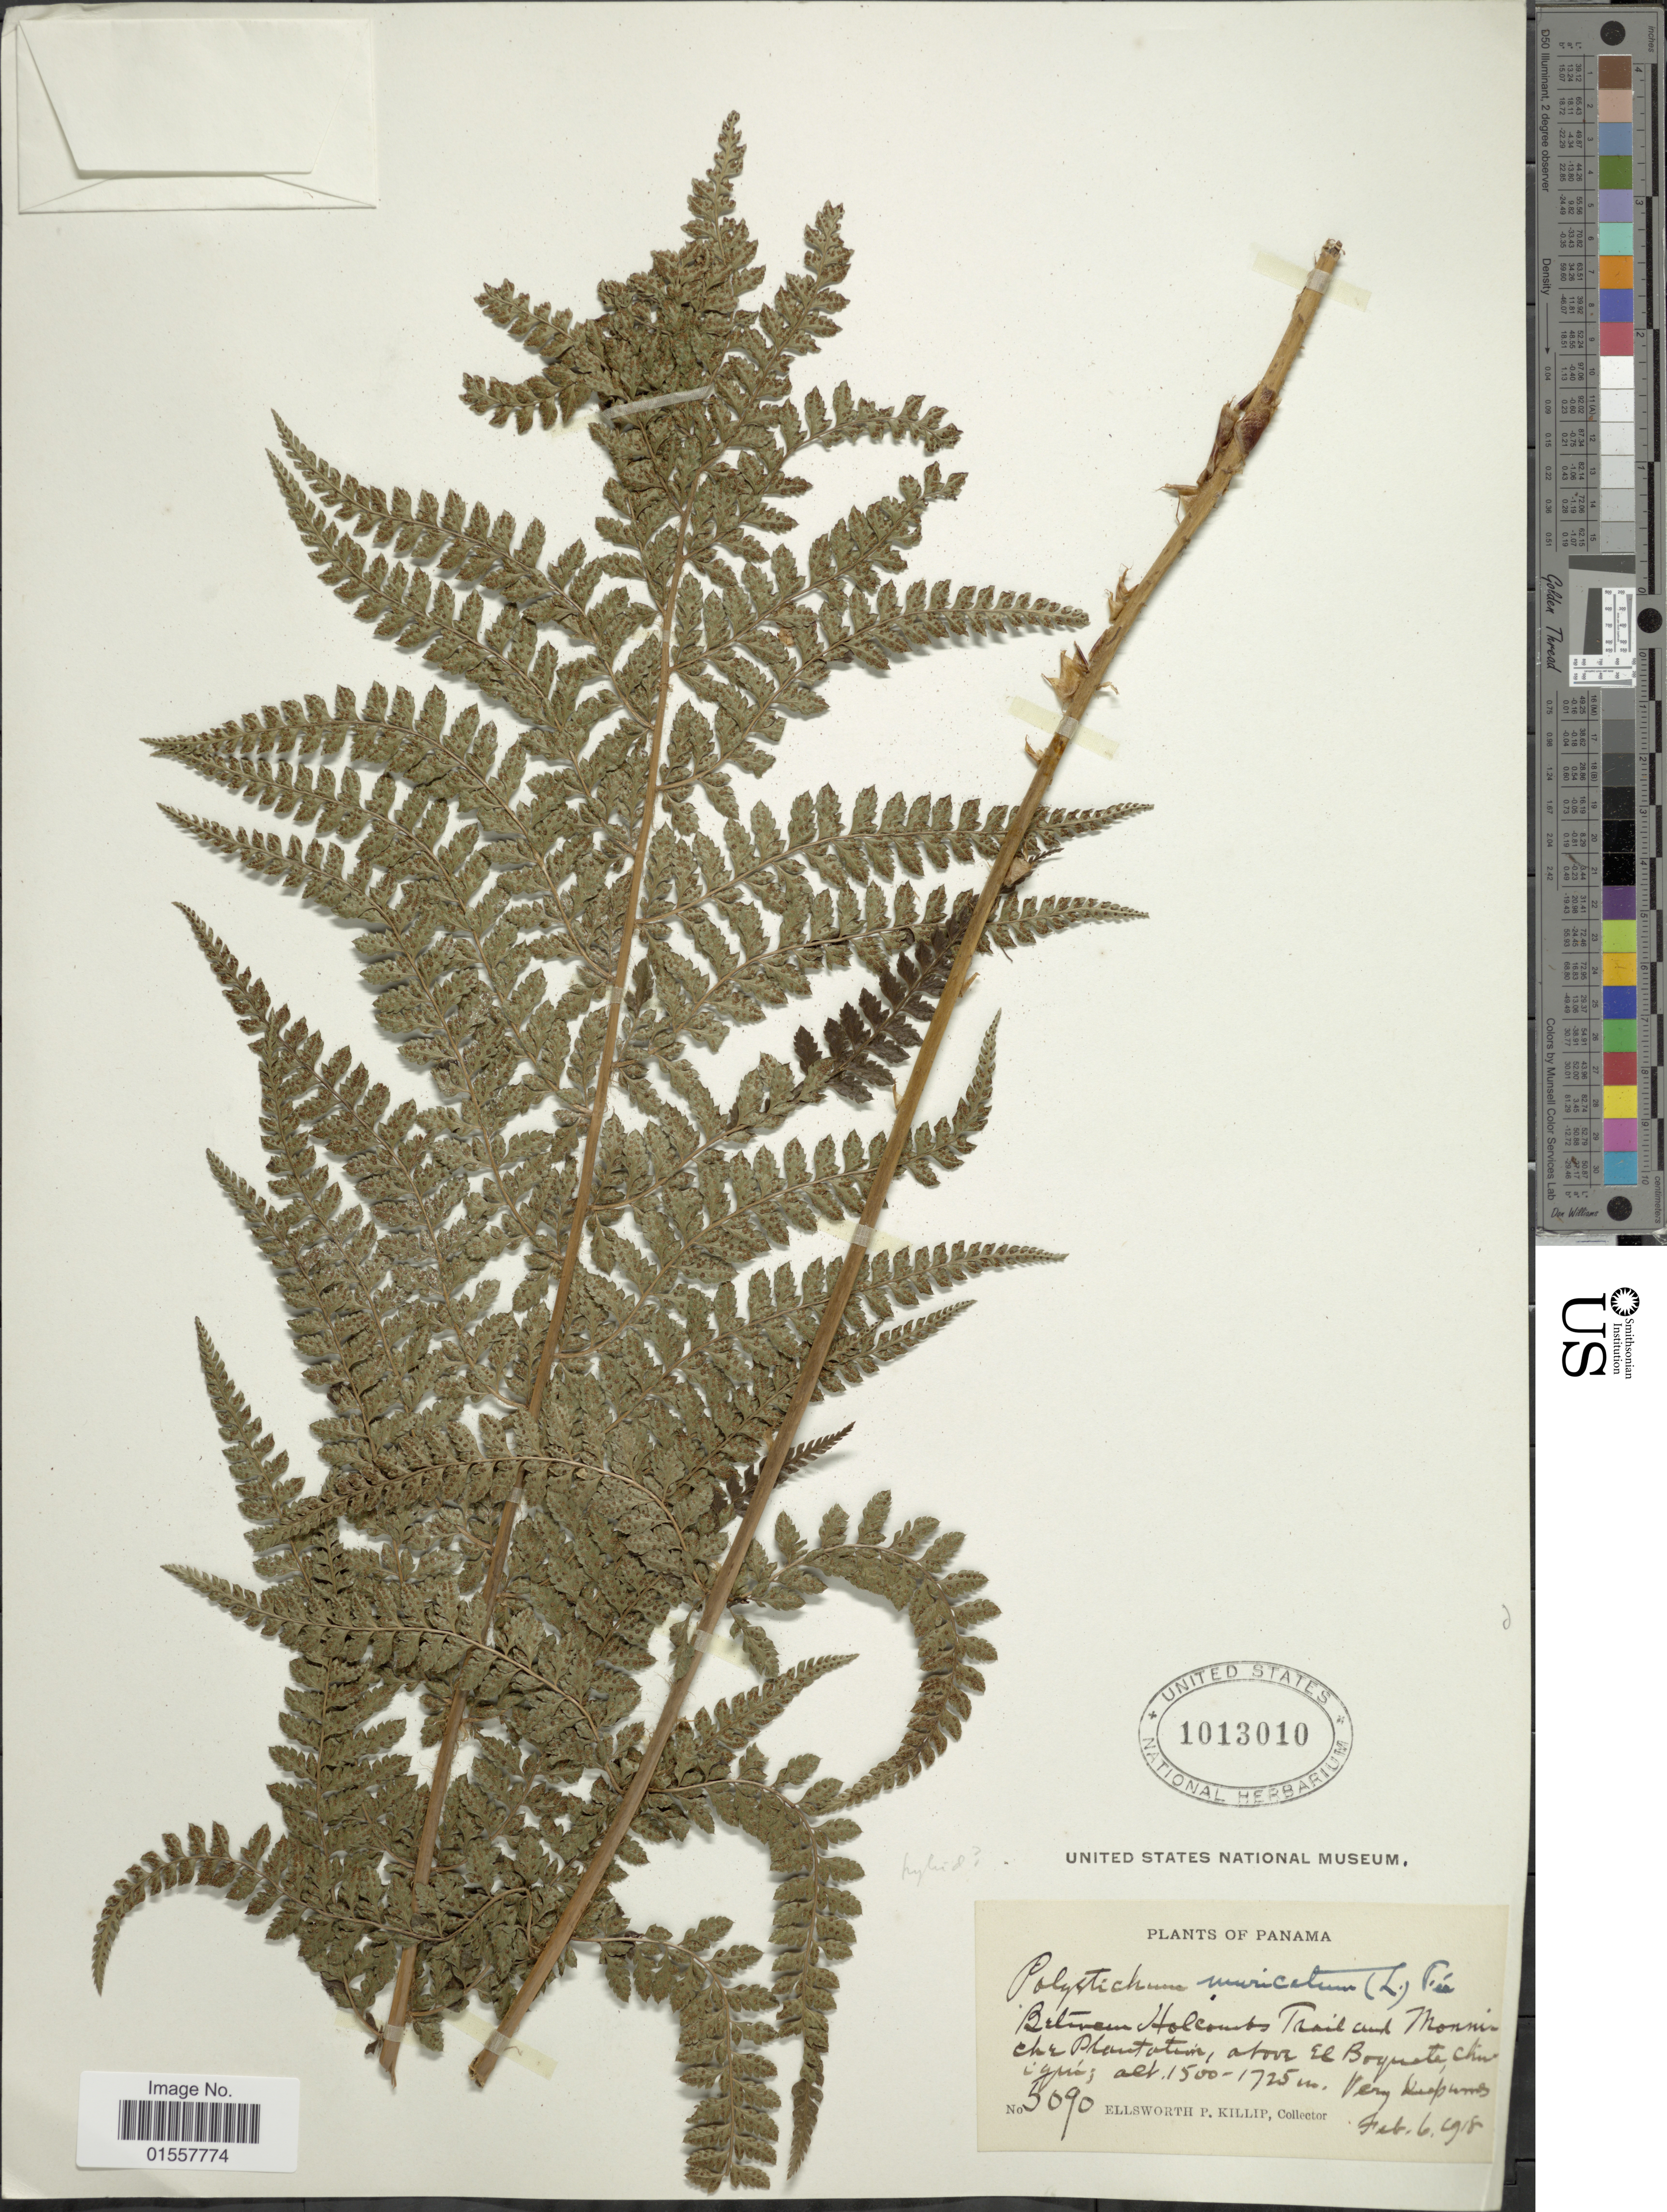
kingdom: Plantae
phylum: Tracheophyta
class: Polypodiopsida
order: Polypodiales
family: Dryopteridaceae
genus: Polystichum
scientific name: Polystichum muricatum var. muricatum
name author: (L.) Fée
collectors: E. P. Killip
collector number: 5090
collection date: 1918-02-06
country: Panama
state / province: Chiriqui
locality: Between Holcomb's Trail and Monniche Plantation, above El Boquete, Chririqui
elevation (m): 1500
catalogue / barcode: US 1013010